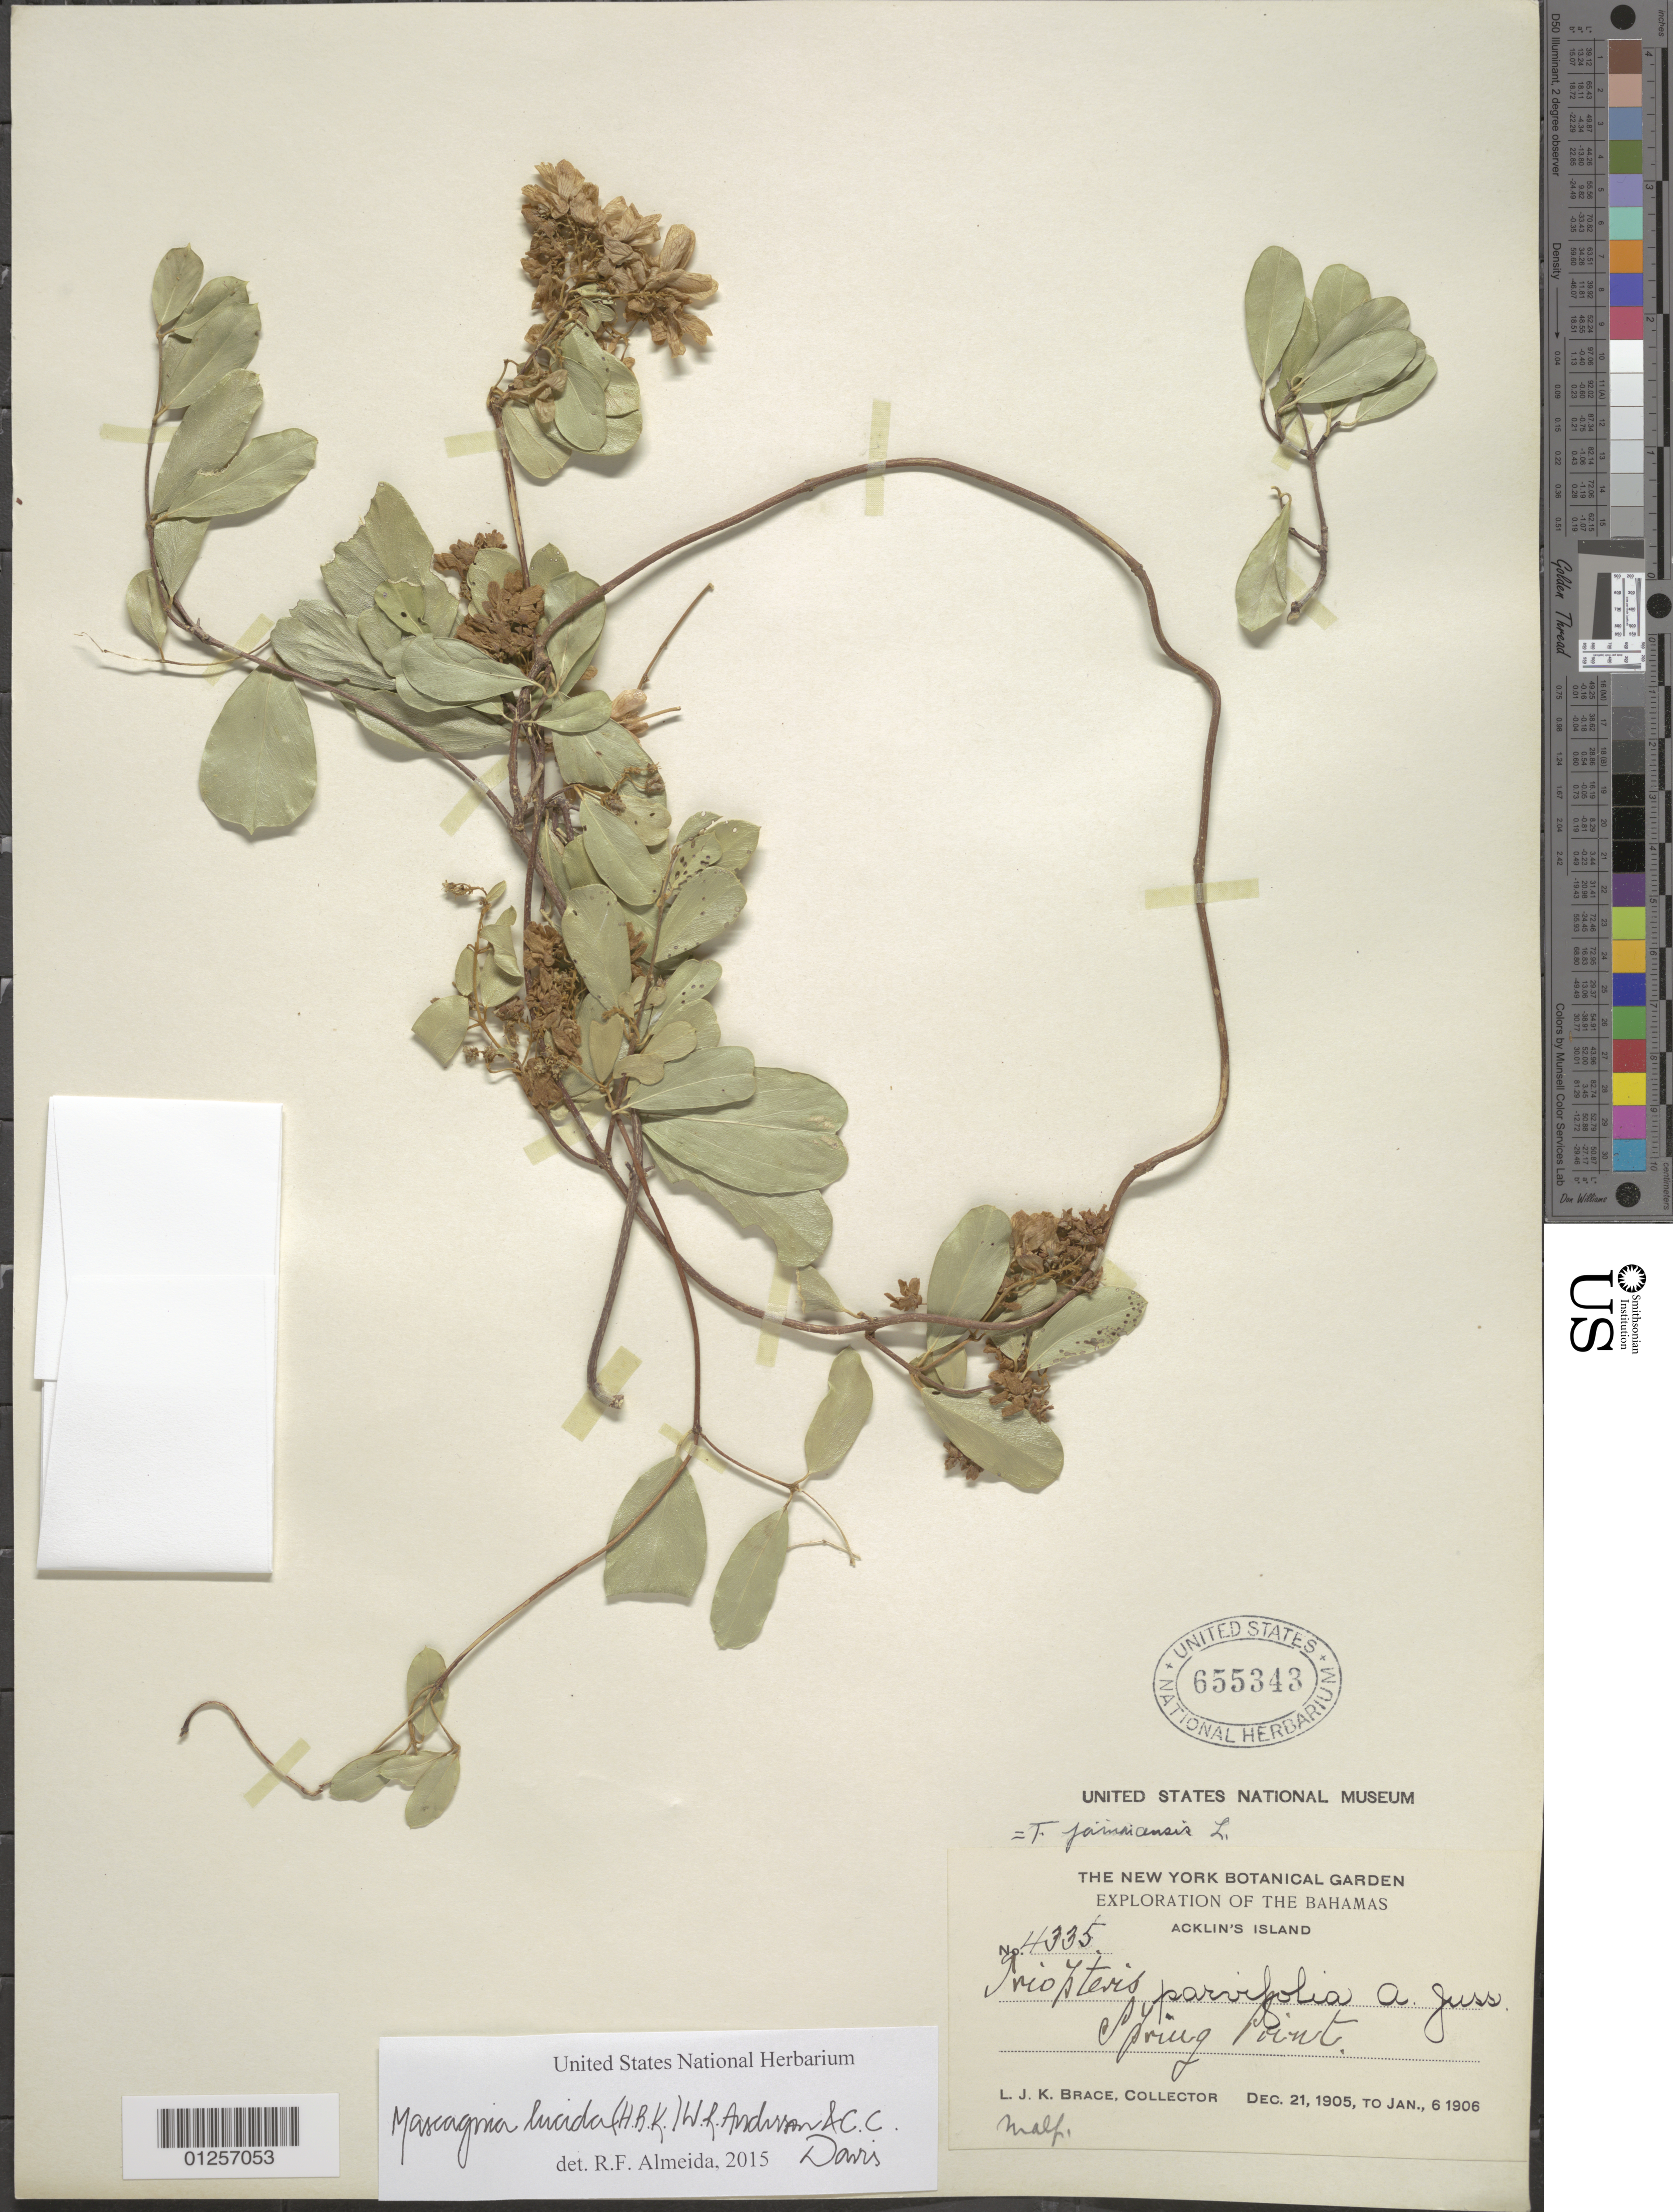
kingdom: Plantae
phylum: Tracheophyta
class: Magnoliopsida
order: Malpighiales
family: Malpighiaceae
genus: Mascagnia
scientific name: Mascagnia lucida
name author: (Kunth) W.R. Anderson & C. Davis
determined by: De Almeida, R. F., (HUEFS), Universidade Estadual de Feira de Santana (BRAZIL)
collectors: L. J. K. Brace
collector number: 4335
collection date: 1905-12-21/1906-01-06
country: Bahamas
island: Acklin's I.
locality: Spring Point.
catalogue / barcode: US 655343